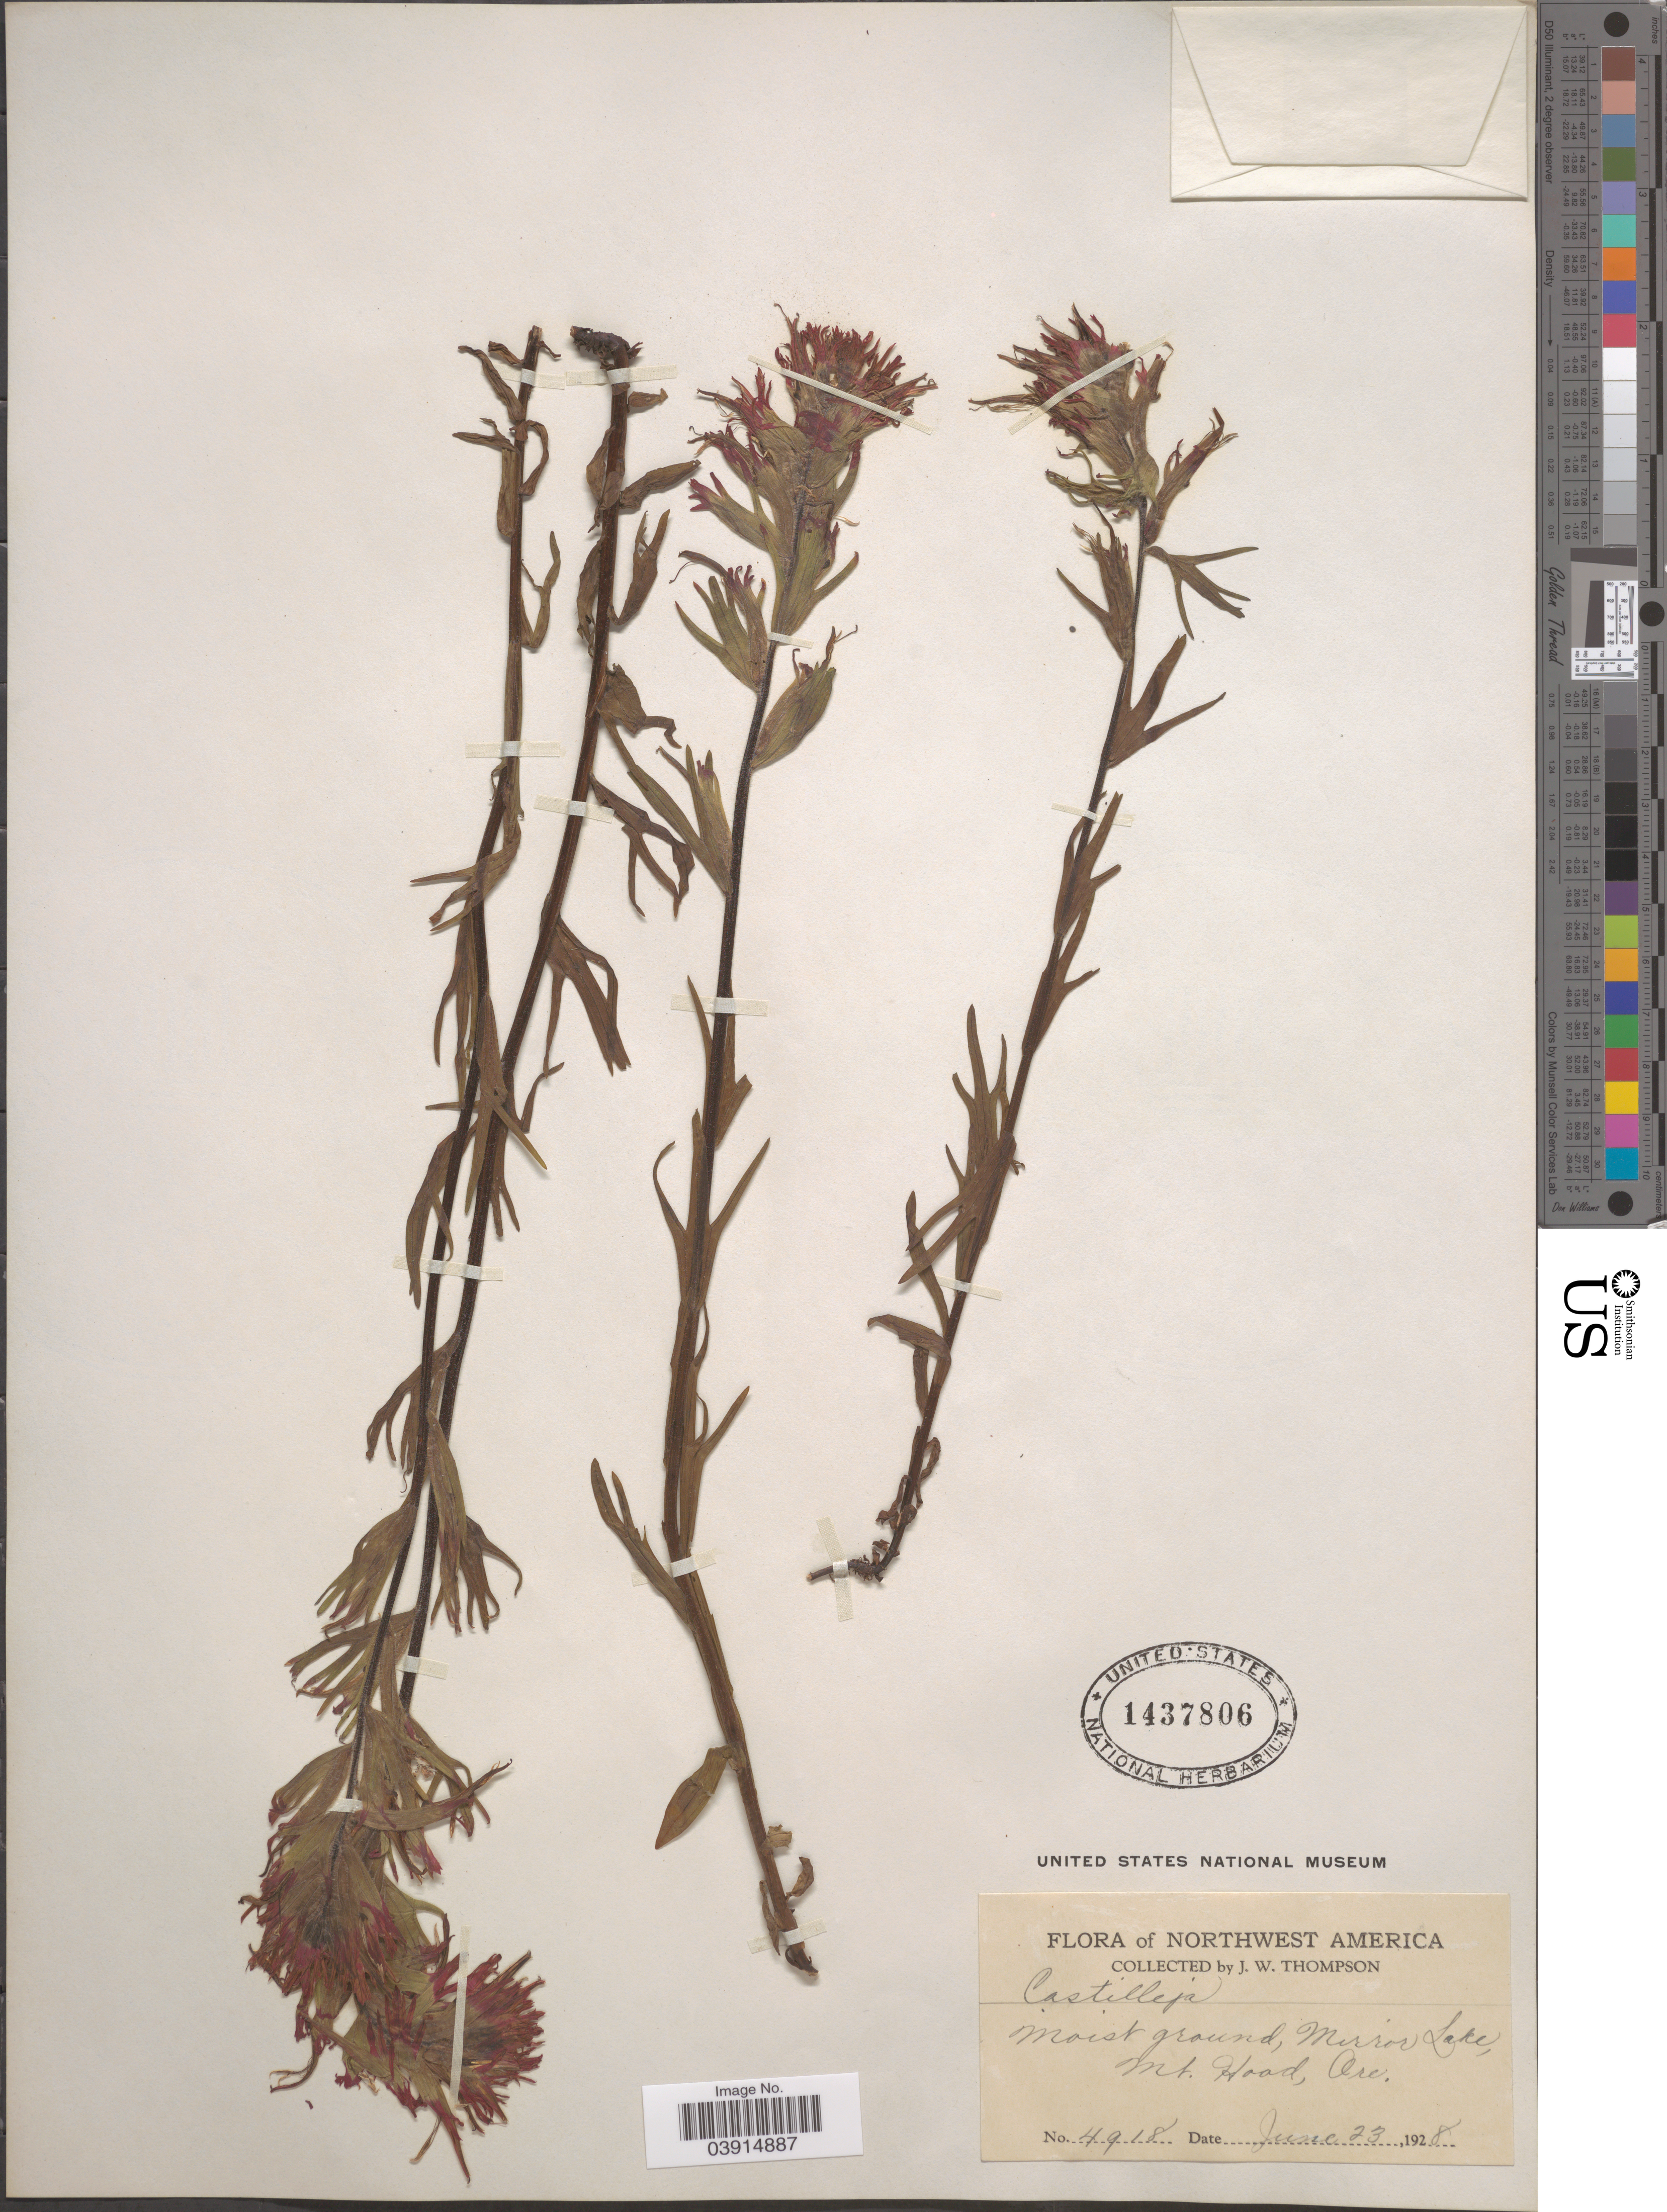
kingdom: Plantae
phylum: Tracheophyta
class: Magnoliopsida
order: Lamiales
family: Orobanchaceae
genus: Castilleja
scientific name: Castilleja sp.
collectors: J. W. Thompson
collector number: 4918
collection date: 1928-06-23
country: United States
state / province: Oregon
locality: Northwest America. Moist ground, Mirror Lake, Mt. Hood.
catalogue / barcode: US 1437806